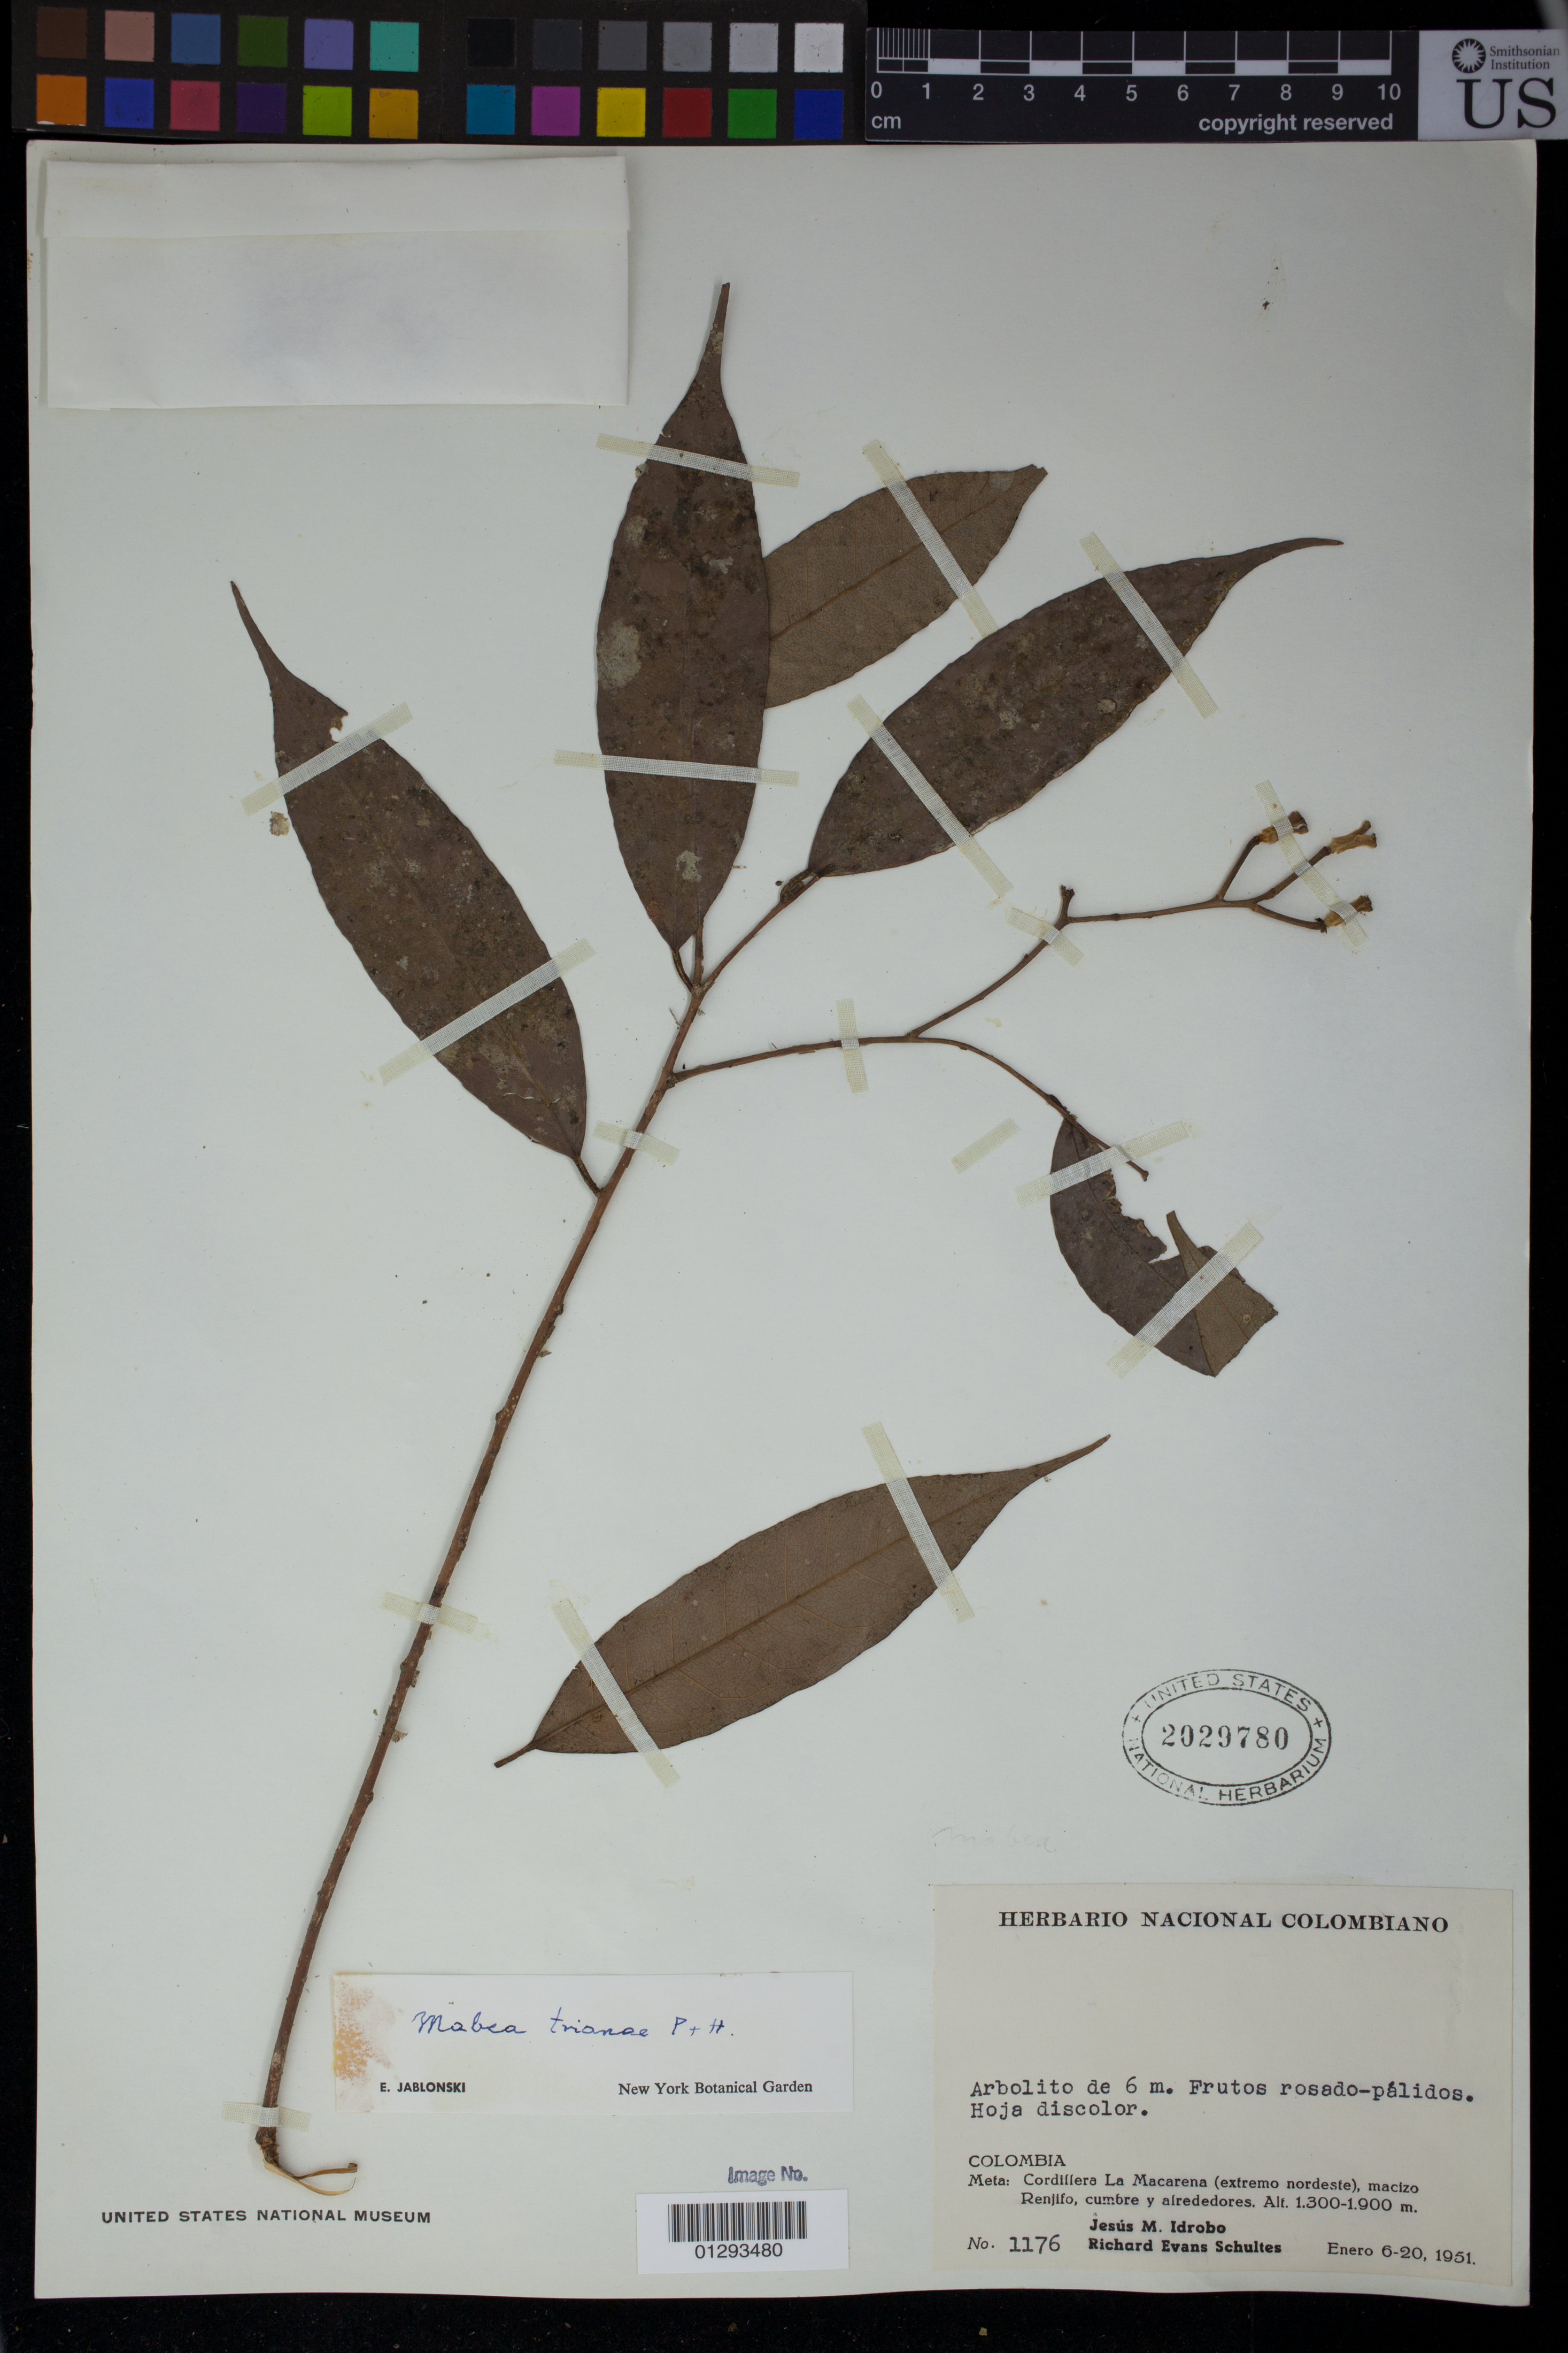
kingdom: Plantae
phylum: Tracheophyta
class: Magnoliopsida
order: Malpighiales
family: Euphorbiaceae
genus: Mabea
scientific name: Mabea trianae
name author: Pax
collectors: J. M. Idrobo & R. E. Schultes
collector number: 1176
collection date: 1951-01-06/1951-01-20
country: Colombia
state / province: Meta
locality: Cordillera La Macarena (extremo nordeste), macizo Renjifo, cumbre y airededores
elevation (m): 1300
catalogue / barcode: US 2029780